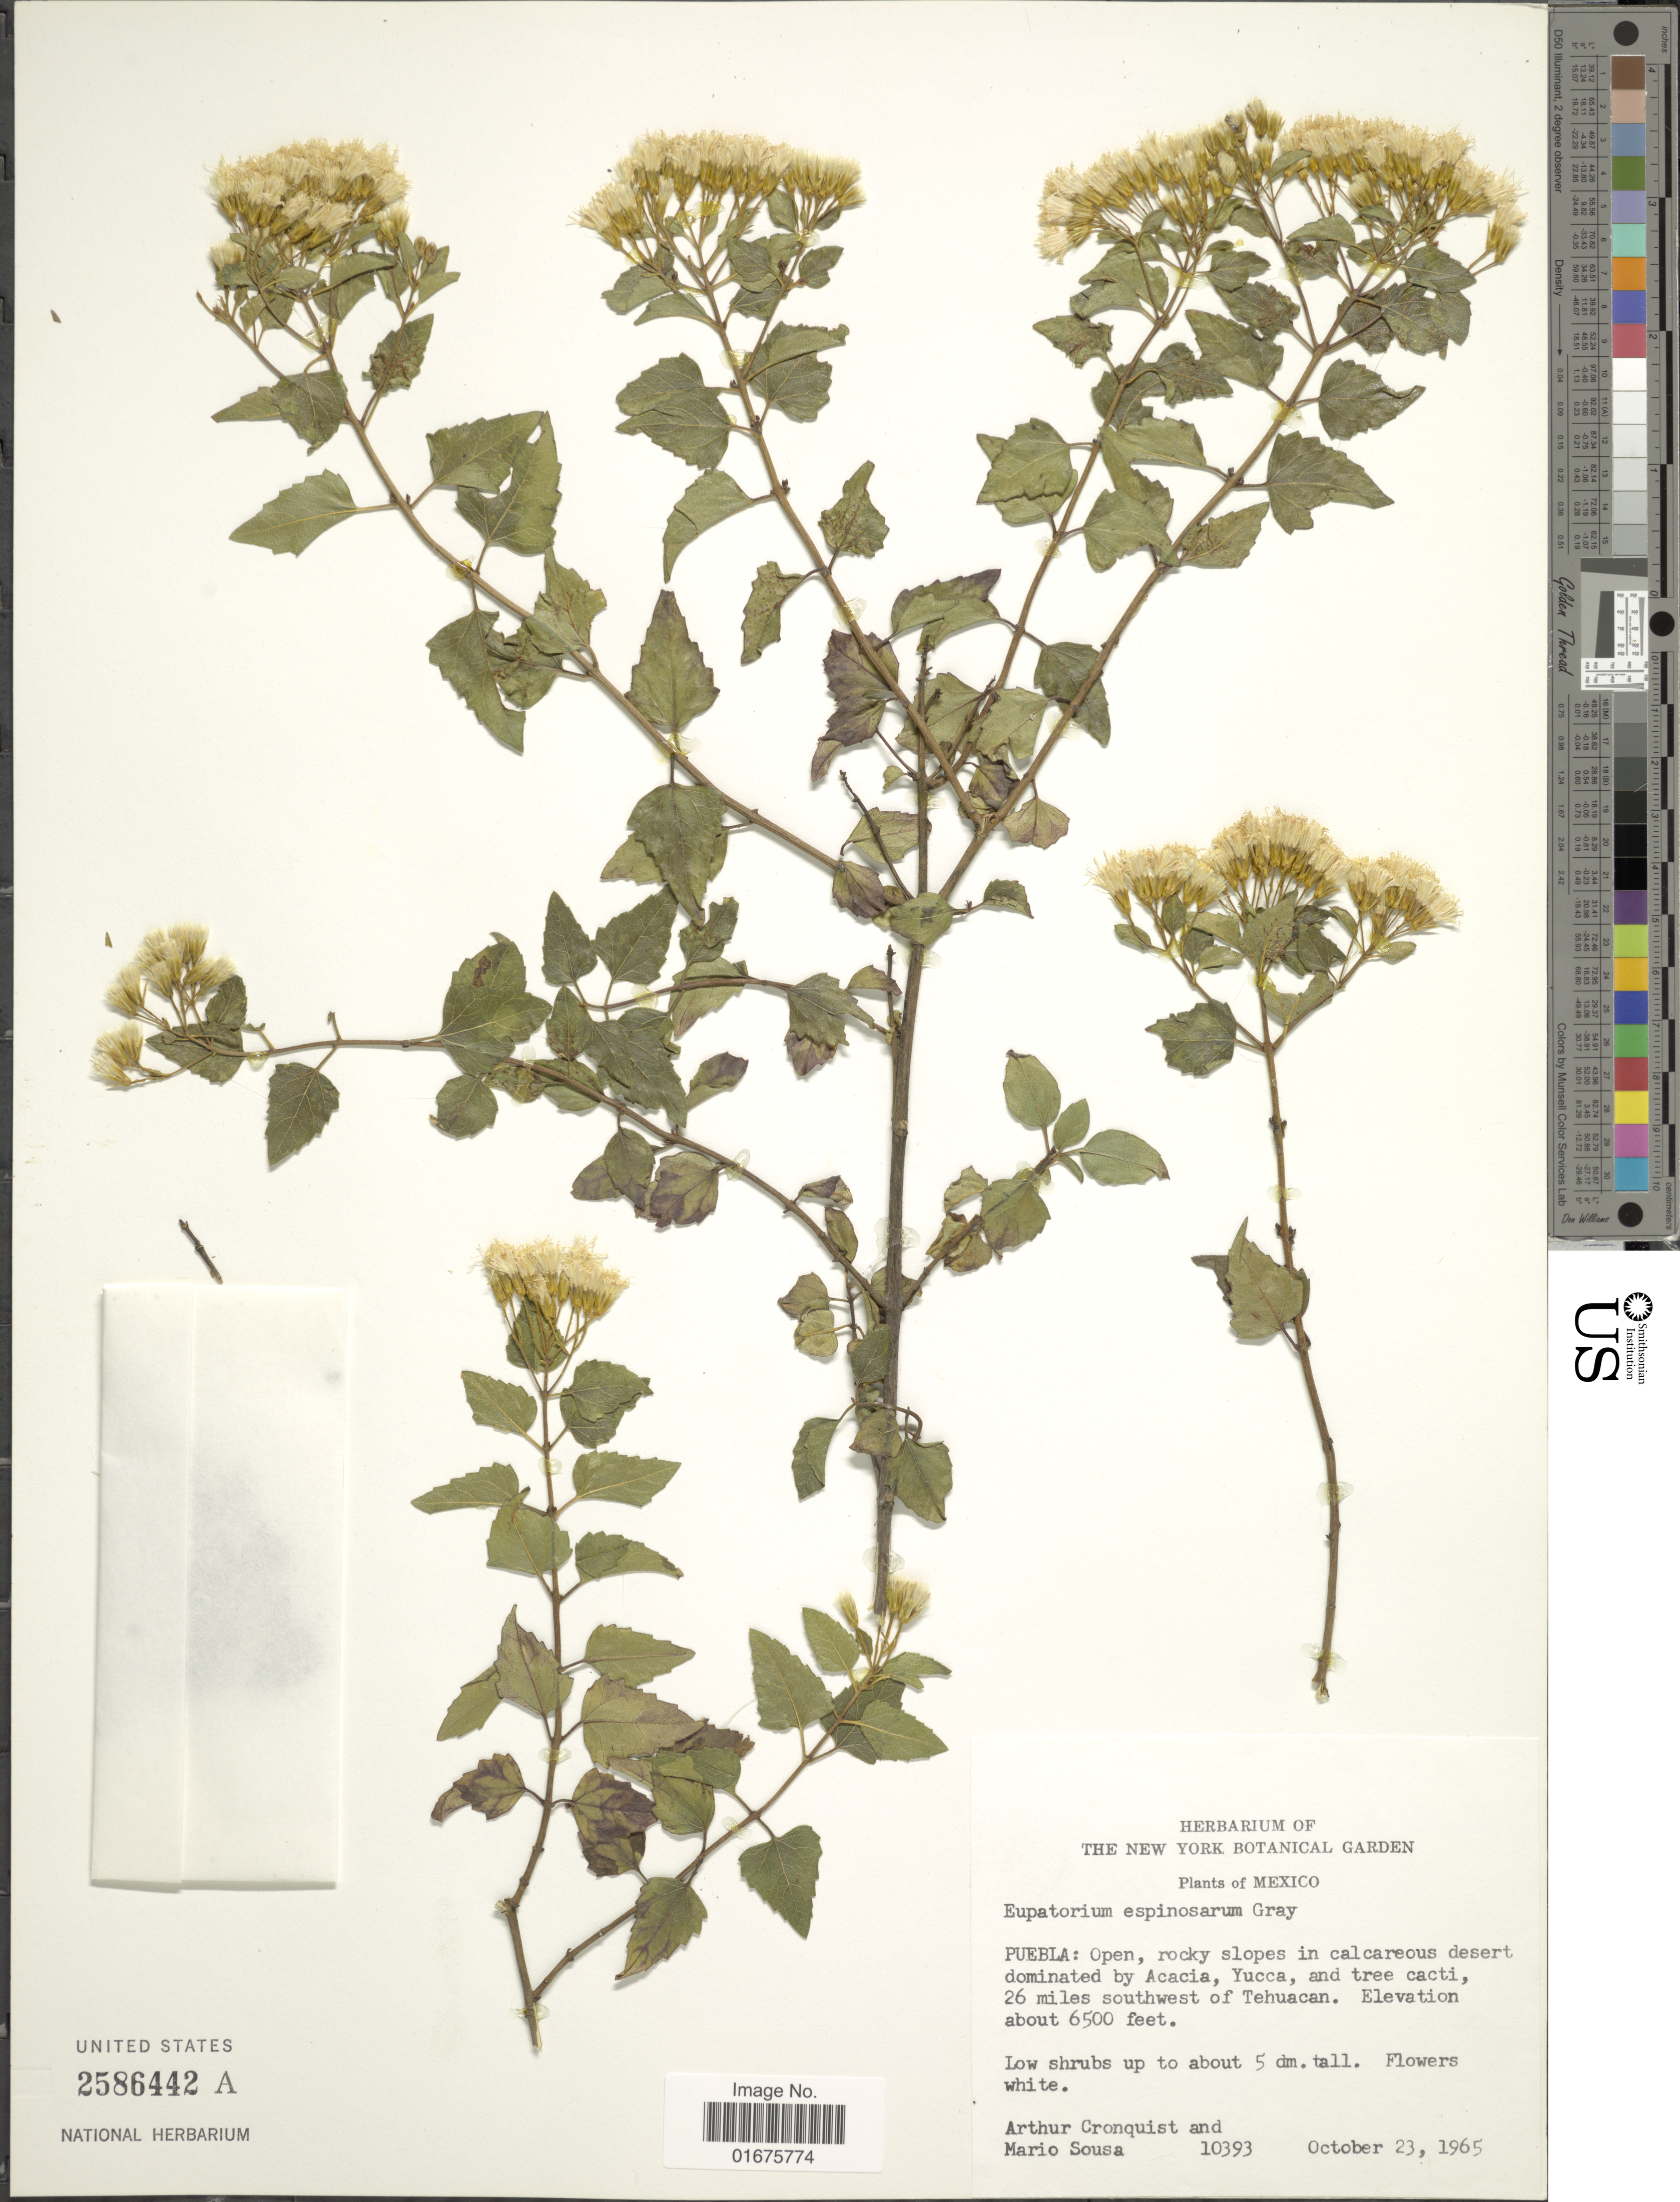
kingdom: Plantae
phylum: Tracheophyta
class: Magnoliopsida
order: Asterales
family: Asteraceae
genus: Ageratina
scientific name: Ageratina espinosarum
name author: (A. Gray) R.M. King & H. Rob.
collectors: A. J. Cronquist & M. Sousa S.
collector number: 10393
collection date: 1965-10-23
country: Mexico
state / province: Puebla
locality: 26 miles southwest of Tehuacan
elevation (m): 1981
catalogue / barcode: US 2586442A